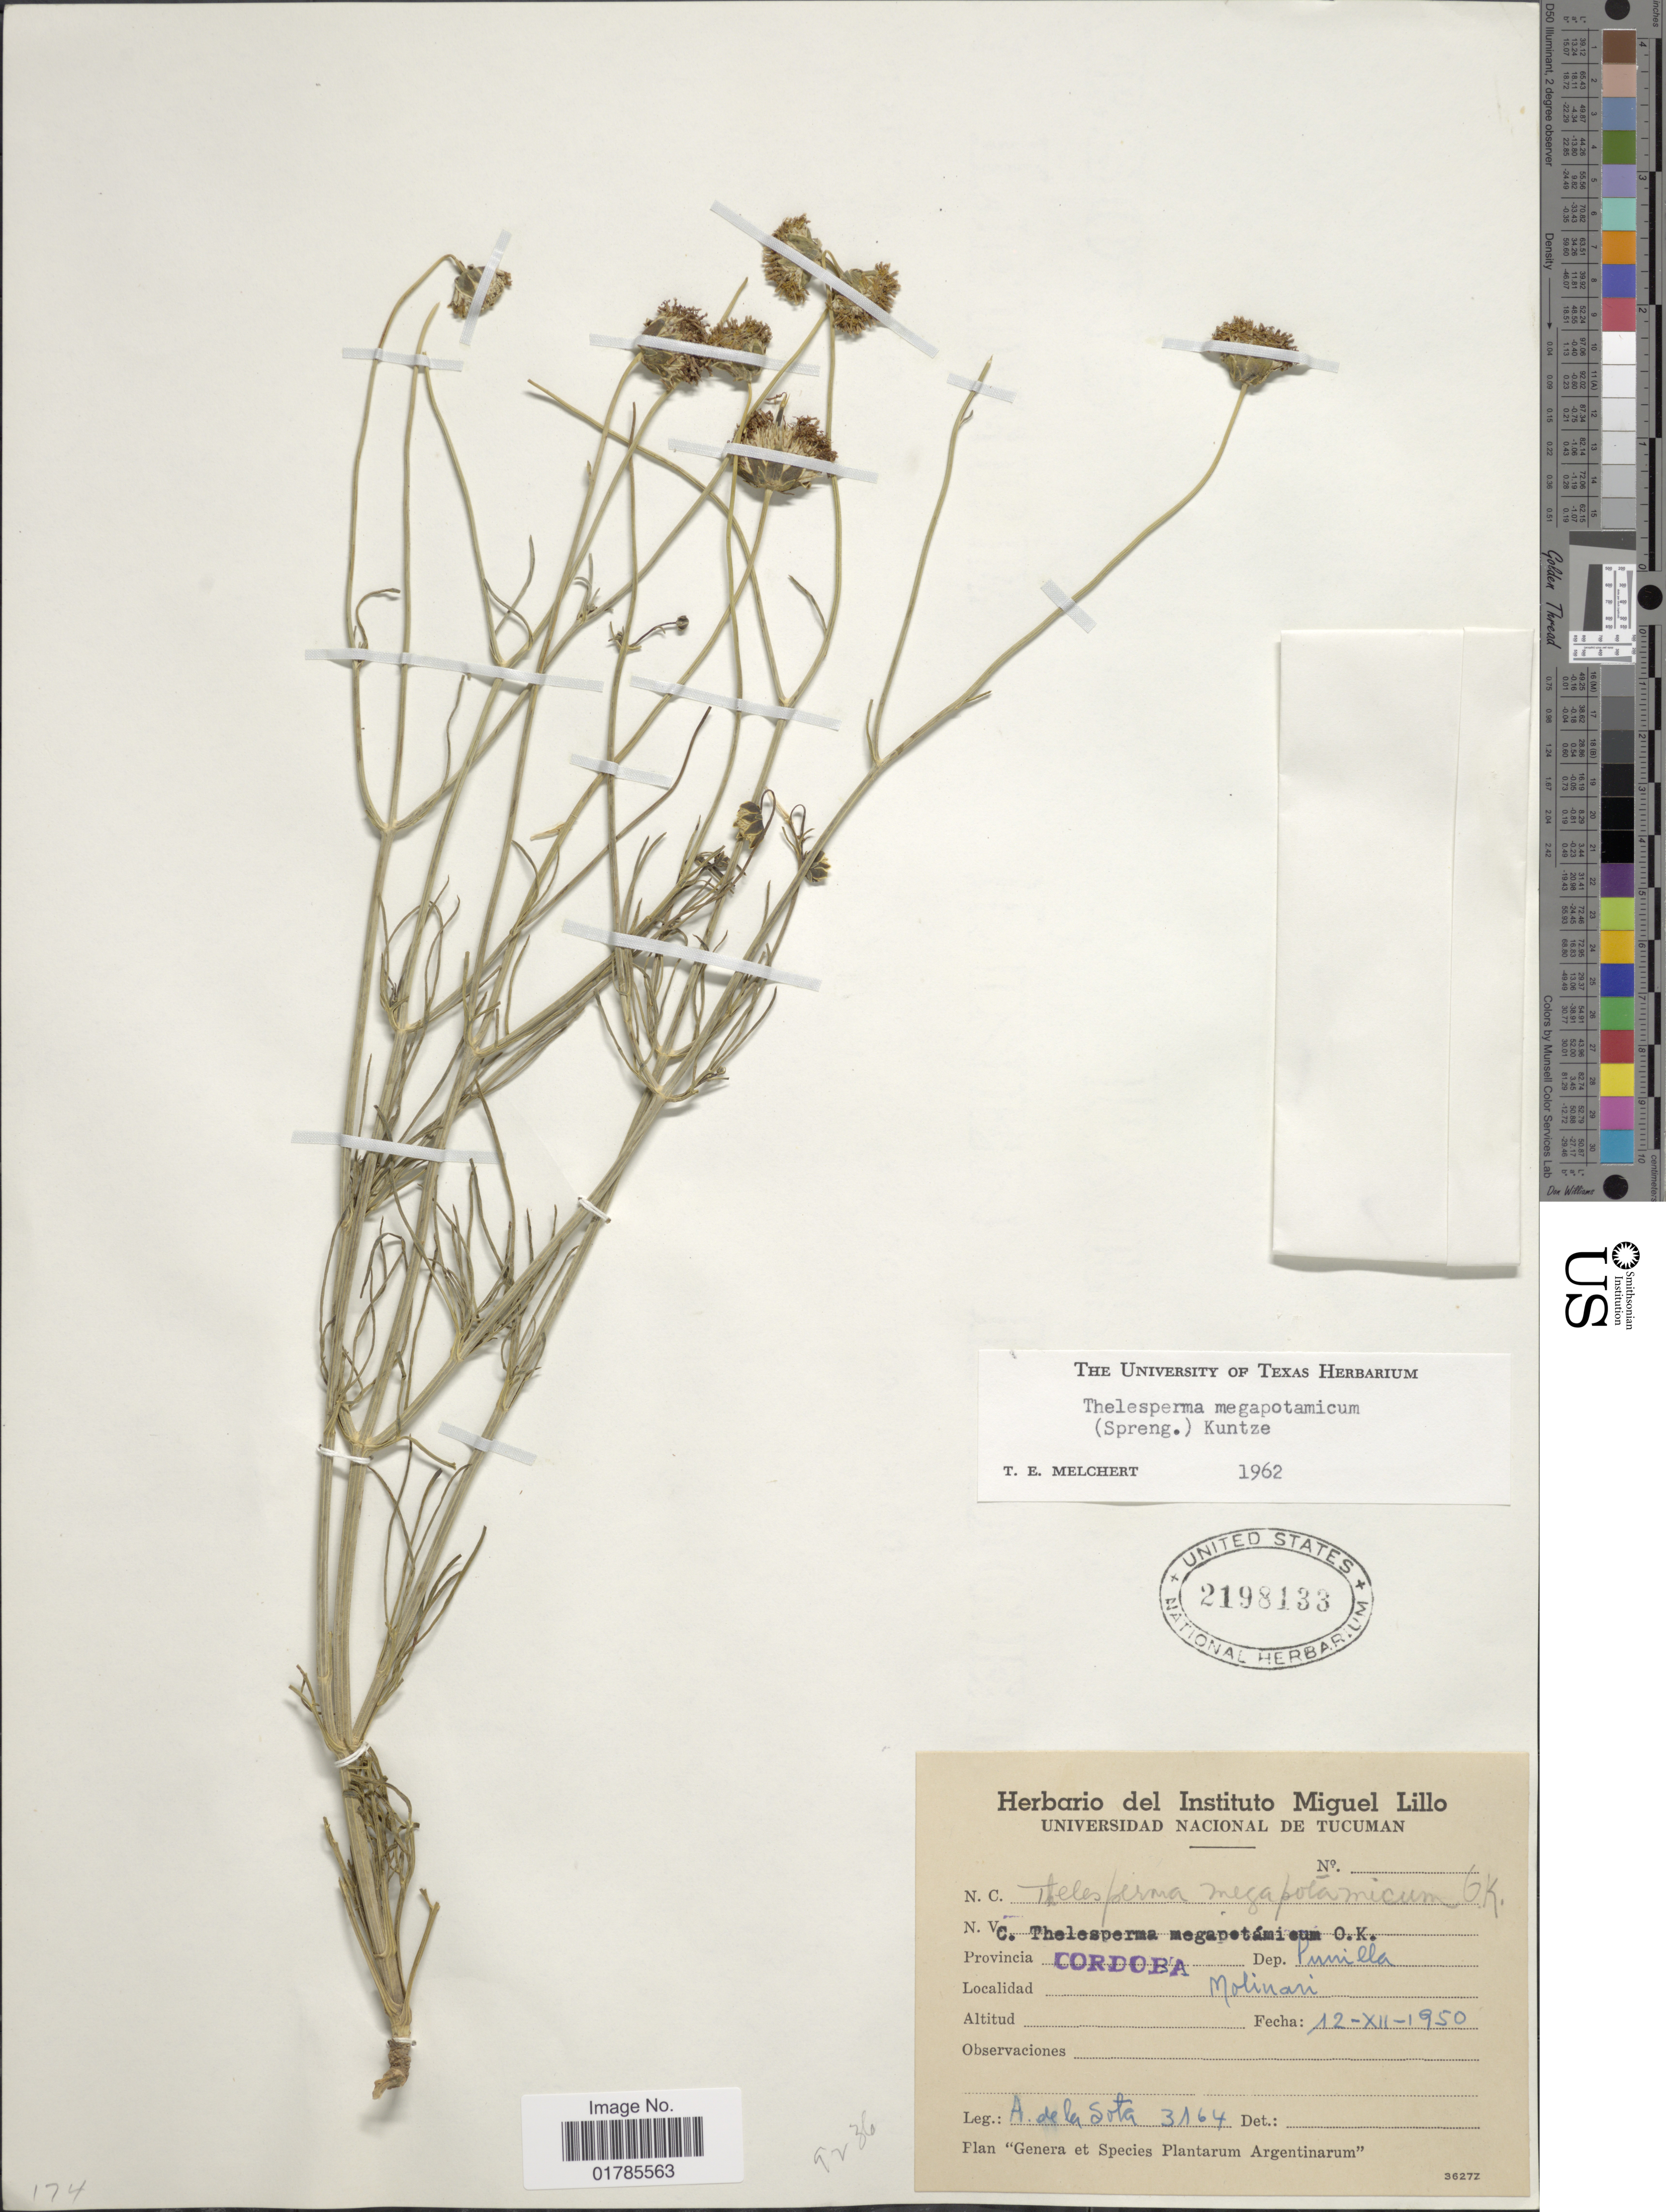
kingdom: Plantae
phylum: Tracheophyta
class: Magnoliopsida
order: Asterales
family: Asteraceae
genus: Thelesperma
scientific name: Thelesperma megapotamicum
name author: (Spreng.) Herter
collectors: A. Sota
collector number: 3164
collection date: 1950-12-12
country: Argentina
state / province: Cordoba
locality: Dep. Punilla, Molinari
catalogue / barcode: US 2198133